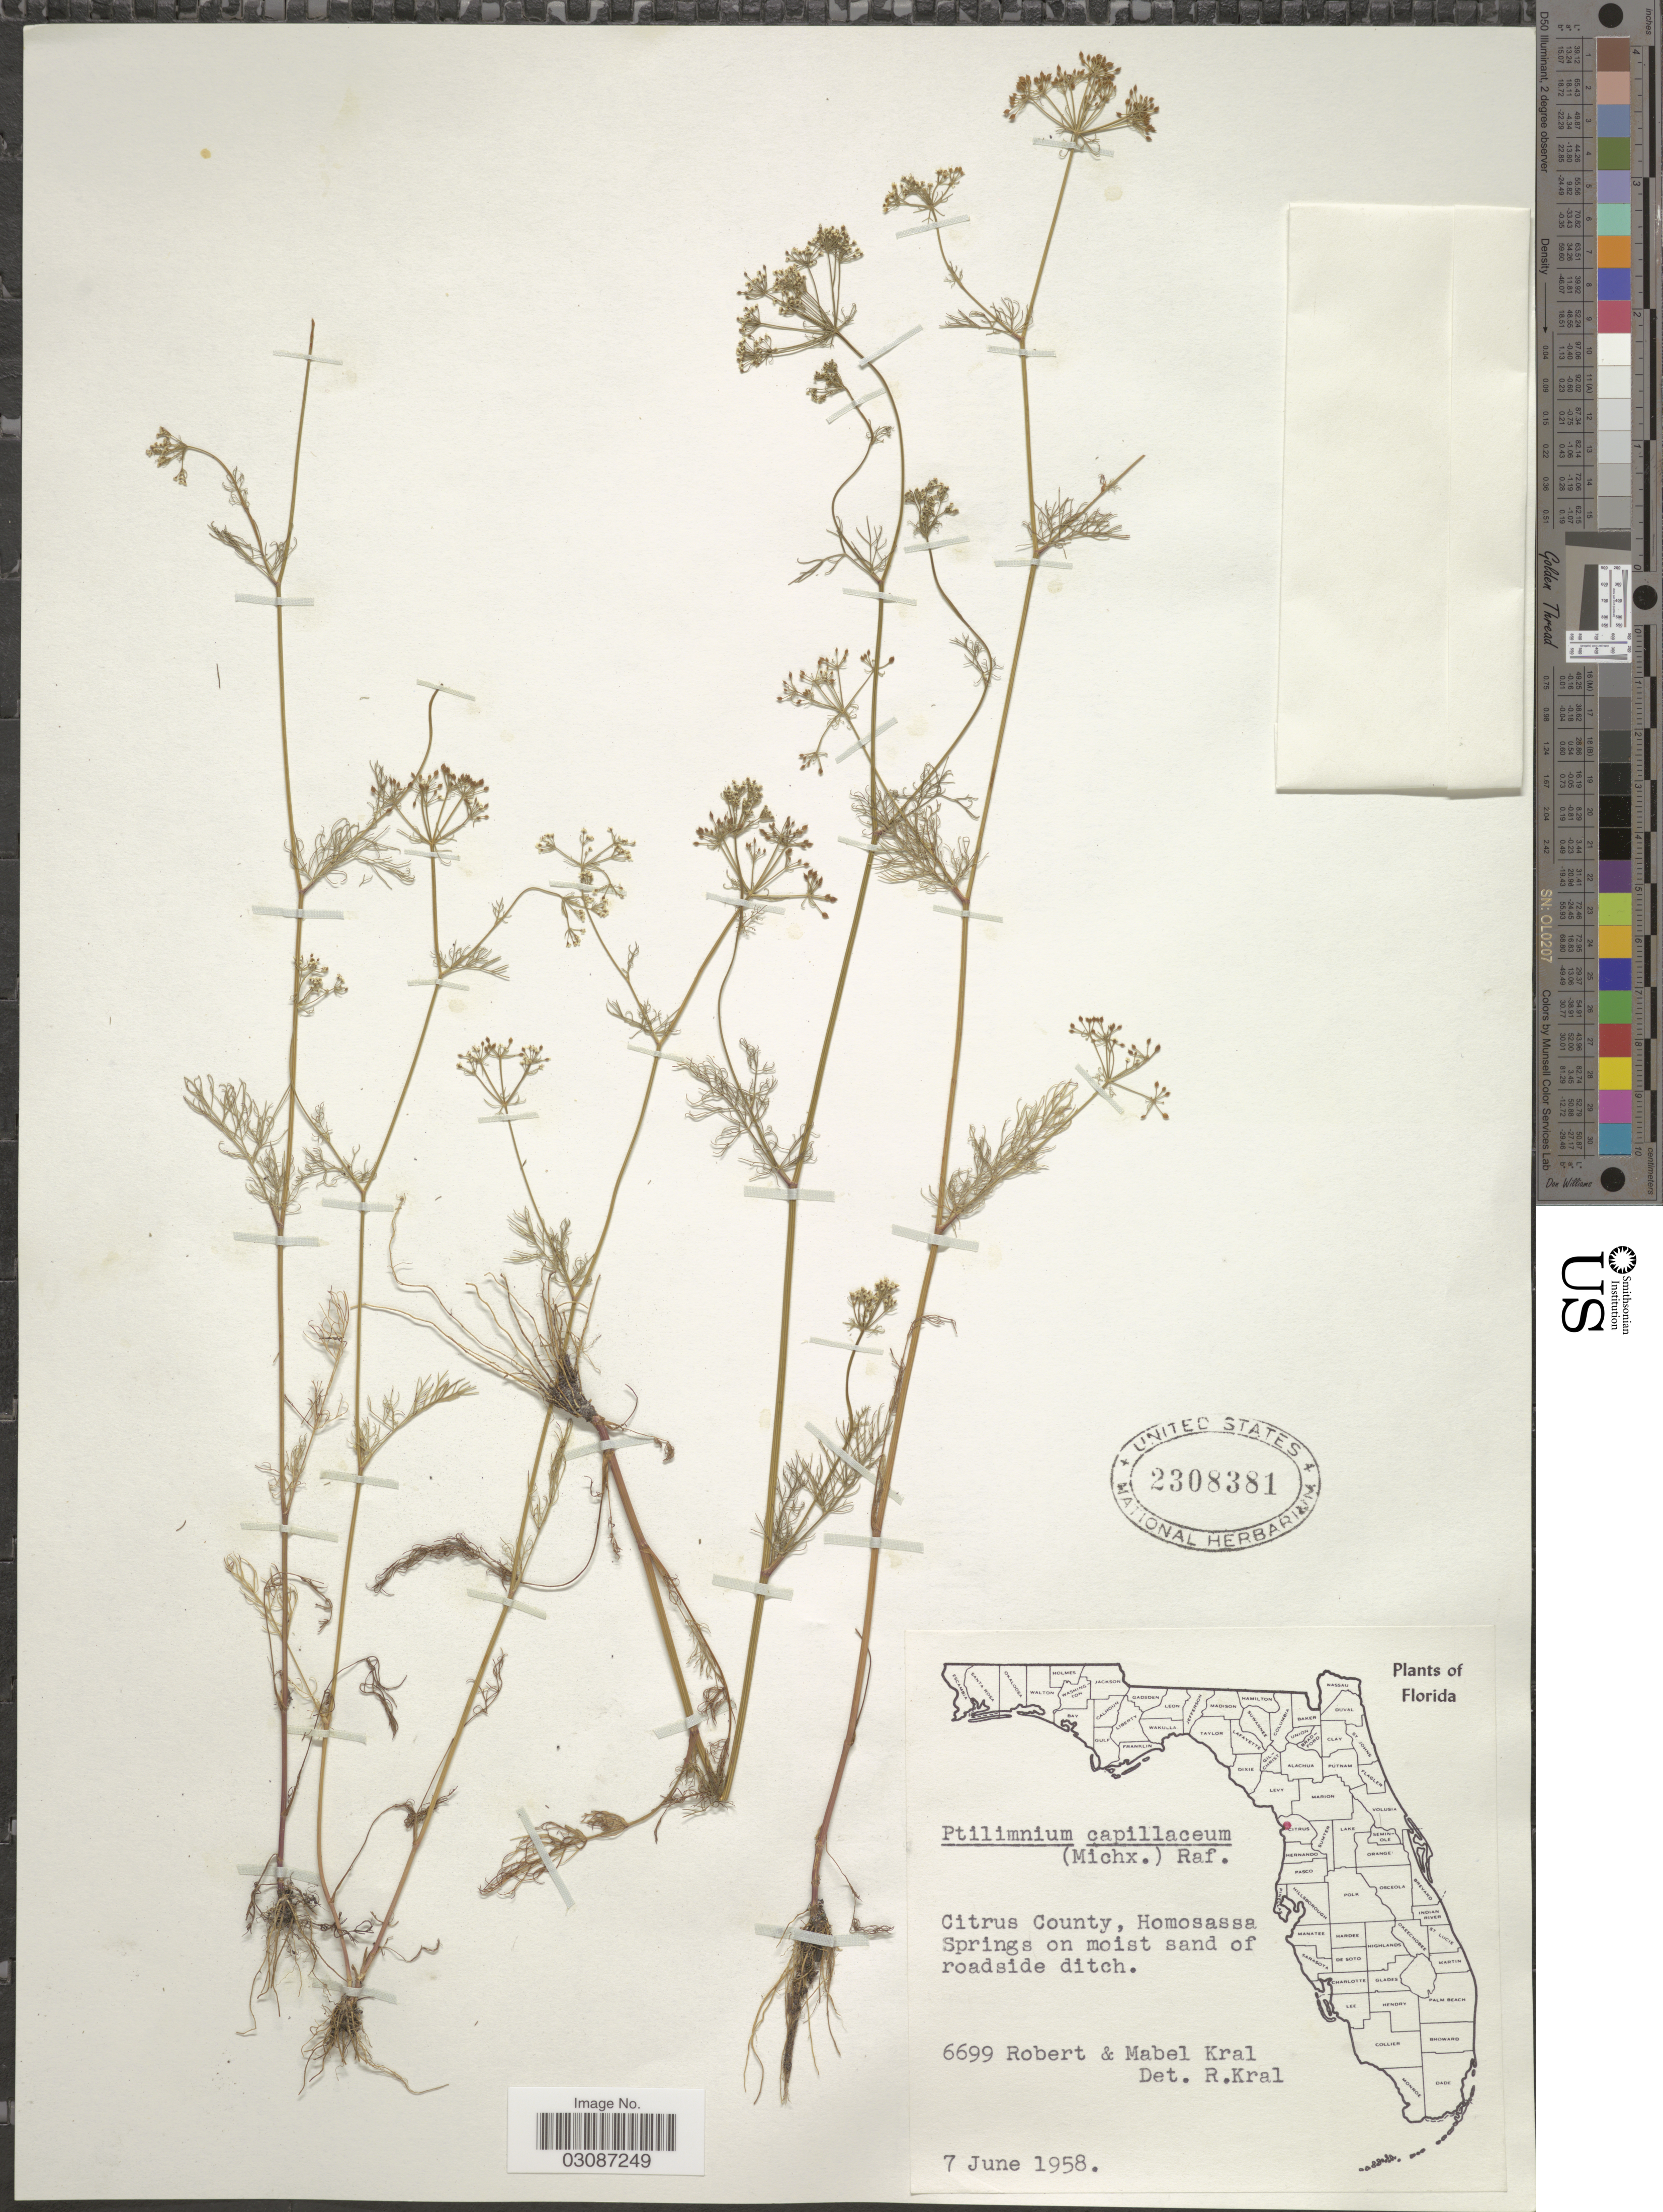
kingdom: Plantae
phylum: Tracheophyta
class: Magnoliopsida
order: Apiales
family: Apiaceae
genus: Ptilimnium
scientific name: Ptilimnium capillaceum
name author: (Michx.) Raf.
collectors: R. Kral & M. Kral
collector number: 6699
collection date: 1958-06-07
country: United States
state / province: Florida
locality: Citrus County, Homosassa Springs.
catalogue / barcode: US 2308381